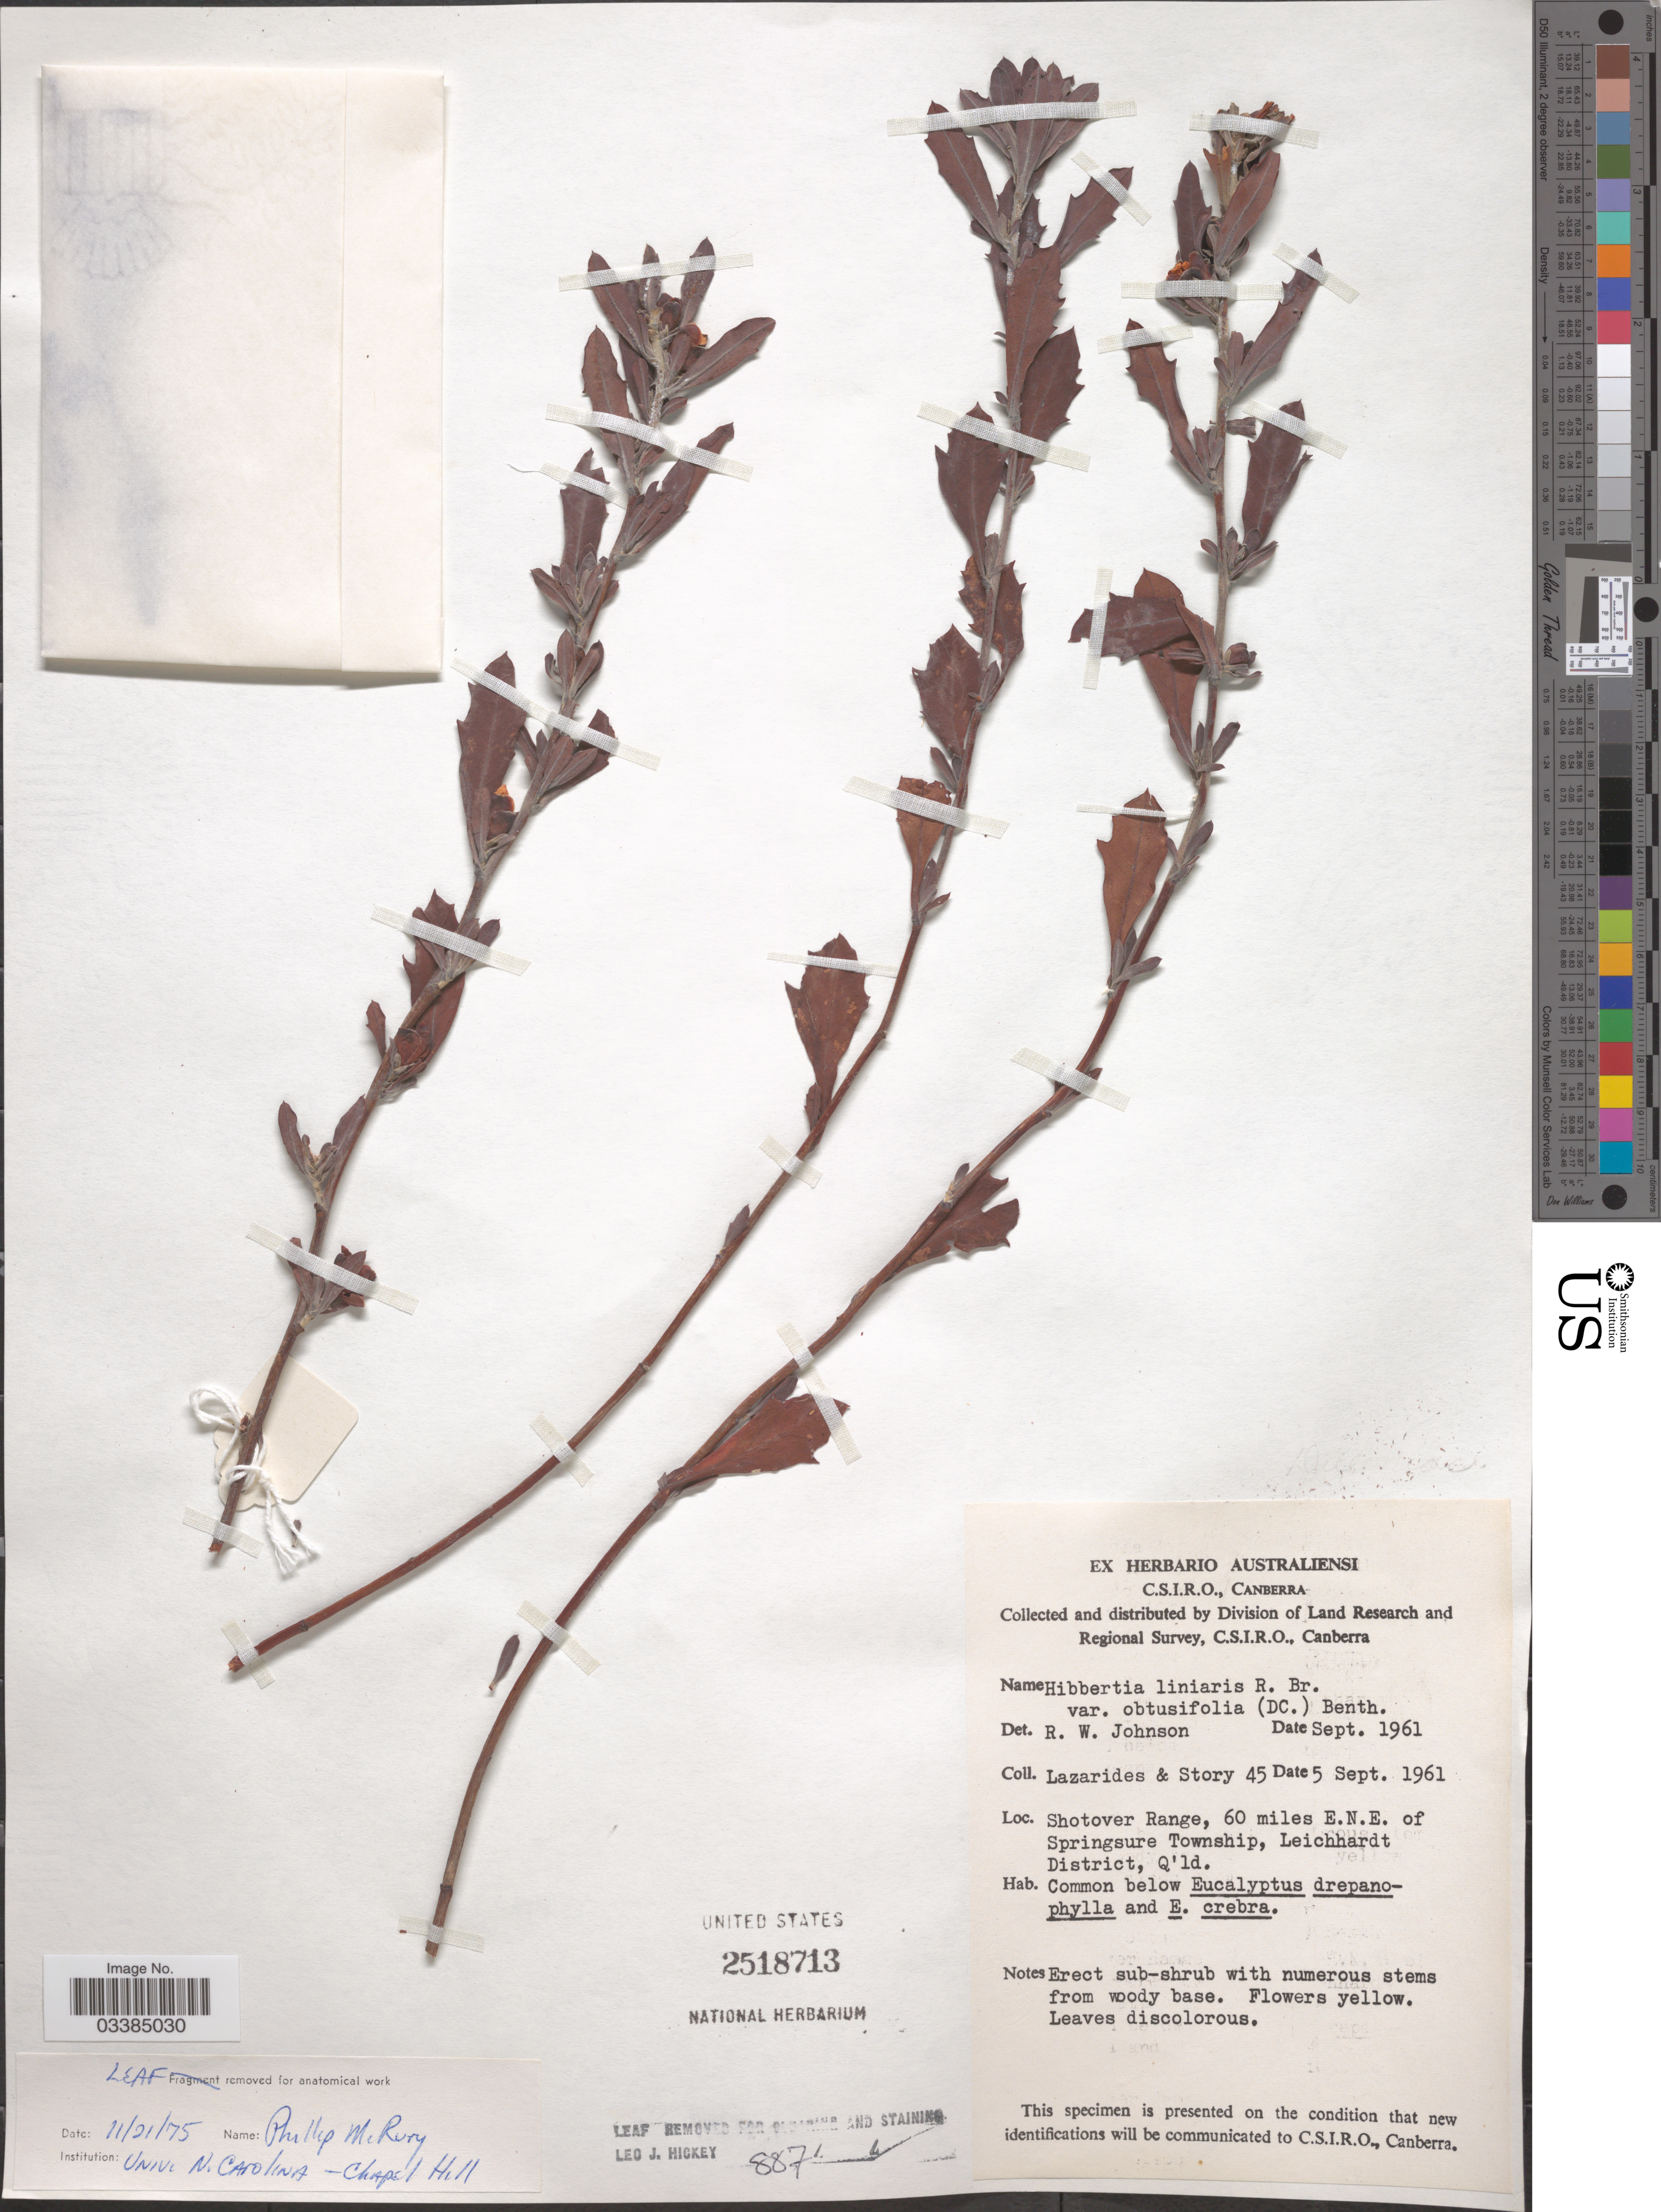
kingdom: Plantae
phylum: Tracheophyta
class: Magnoliopsida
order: Dilleniales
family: Dilleniaceae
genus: Hibbertia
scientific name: Hibbertia linearis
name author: R. Br. ex DC.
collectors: M. Lazarides & -. Story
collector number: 45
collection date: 1961-09-05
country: Australia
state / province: Queensland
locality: Shotover Range, 60 miles E.N.E. of Springsure Township, Leichhardt District, Q'ld.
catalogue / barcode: US 2518713